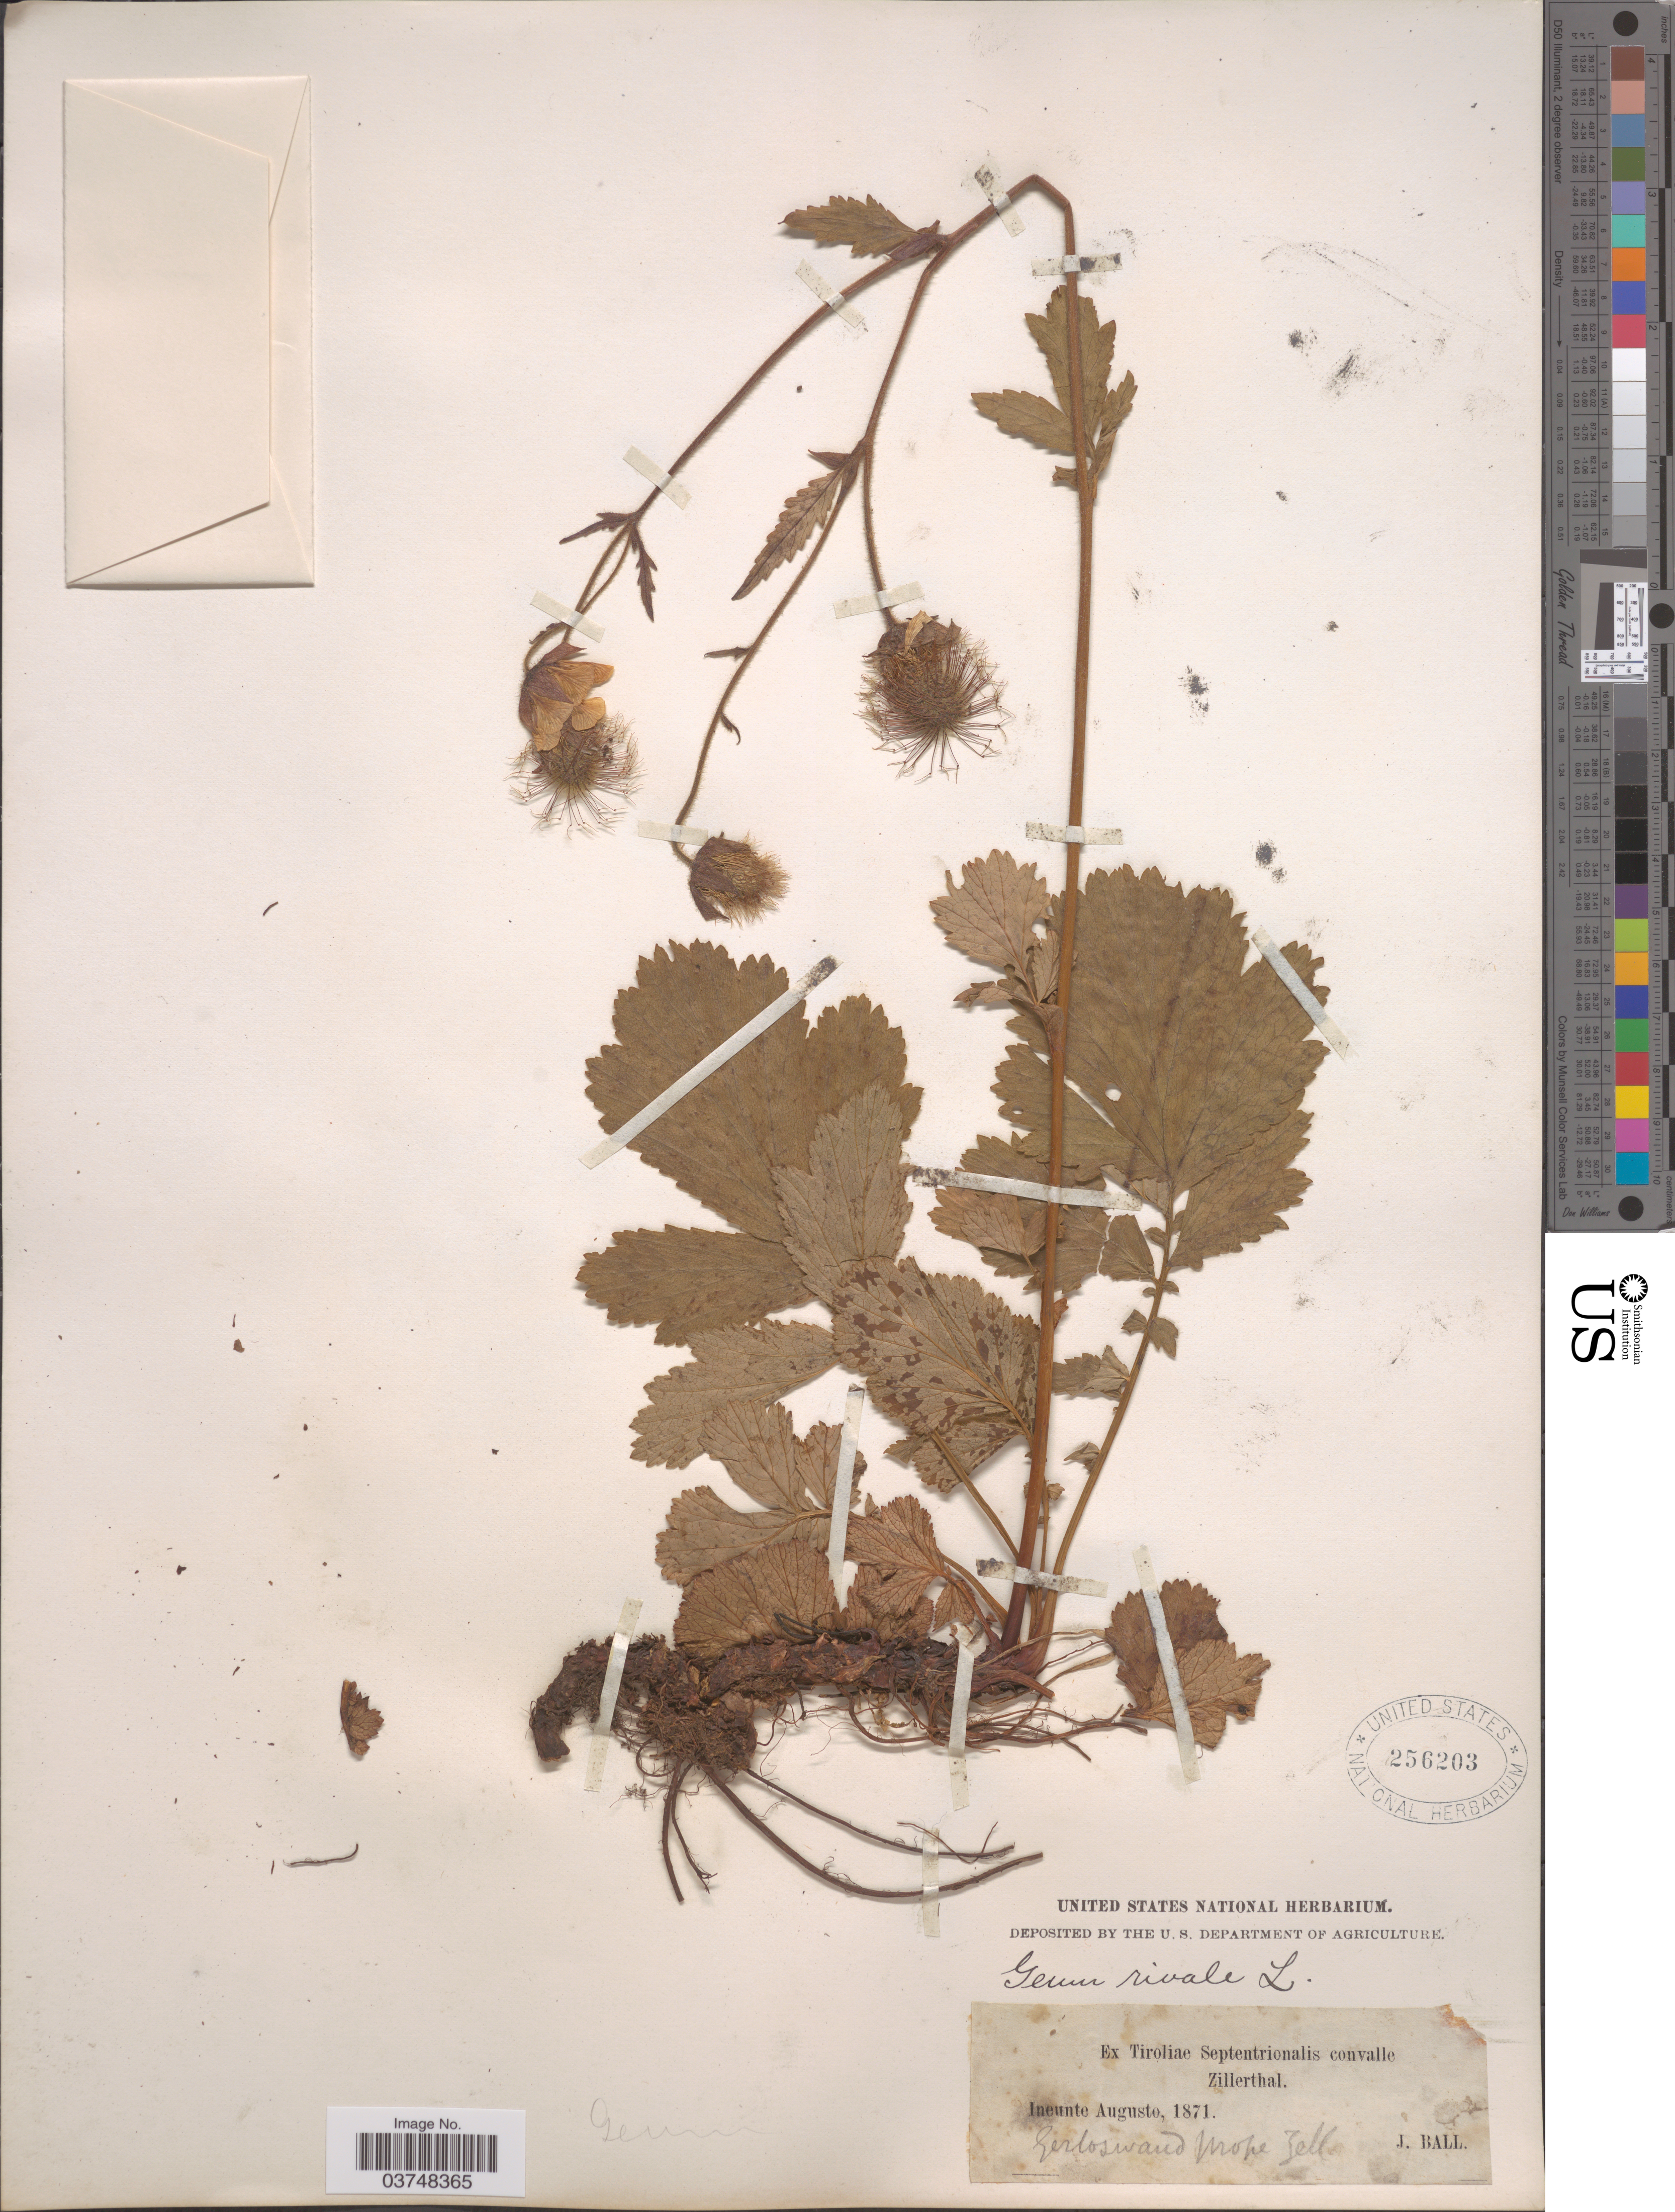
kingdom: Plantae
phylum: Tracheophyta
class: Magnoliopsida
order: Rosales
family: Rosaceae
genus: Geum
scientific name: Geum rivale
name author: L.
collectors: J. Ball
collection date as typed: Ineunte Augusto, 1871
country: Austria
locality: Ex Tiroliae Septentrionalis convalle Zillerthal.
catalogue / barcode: US 256203